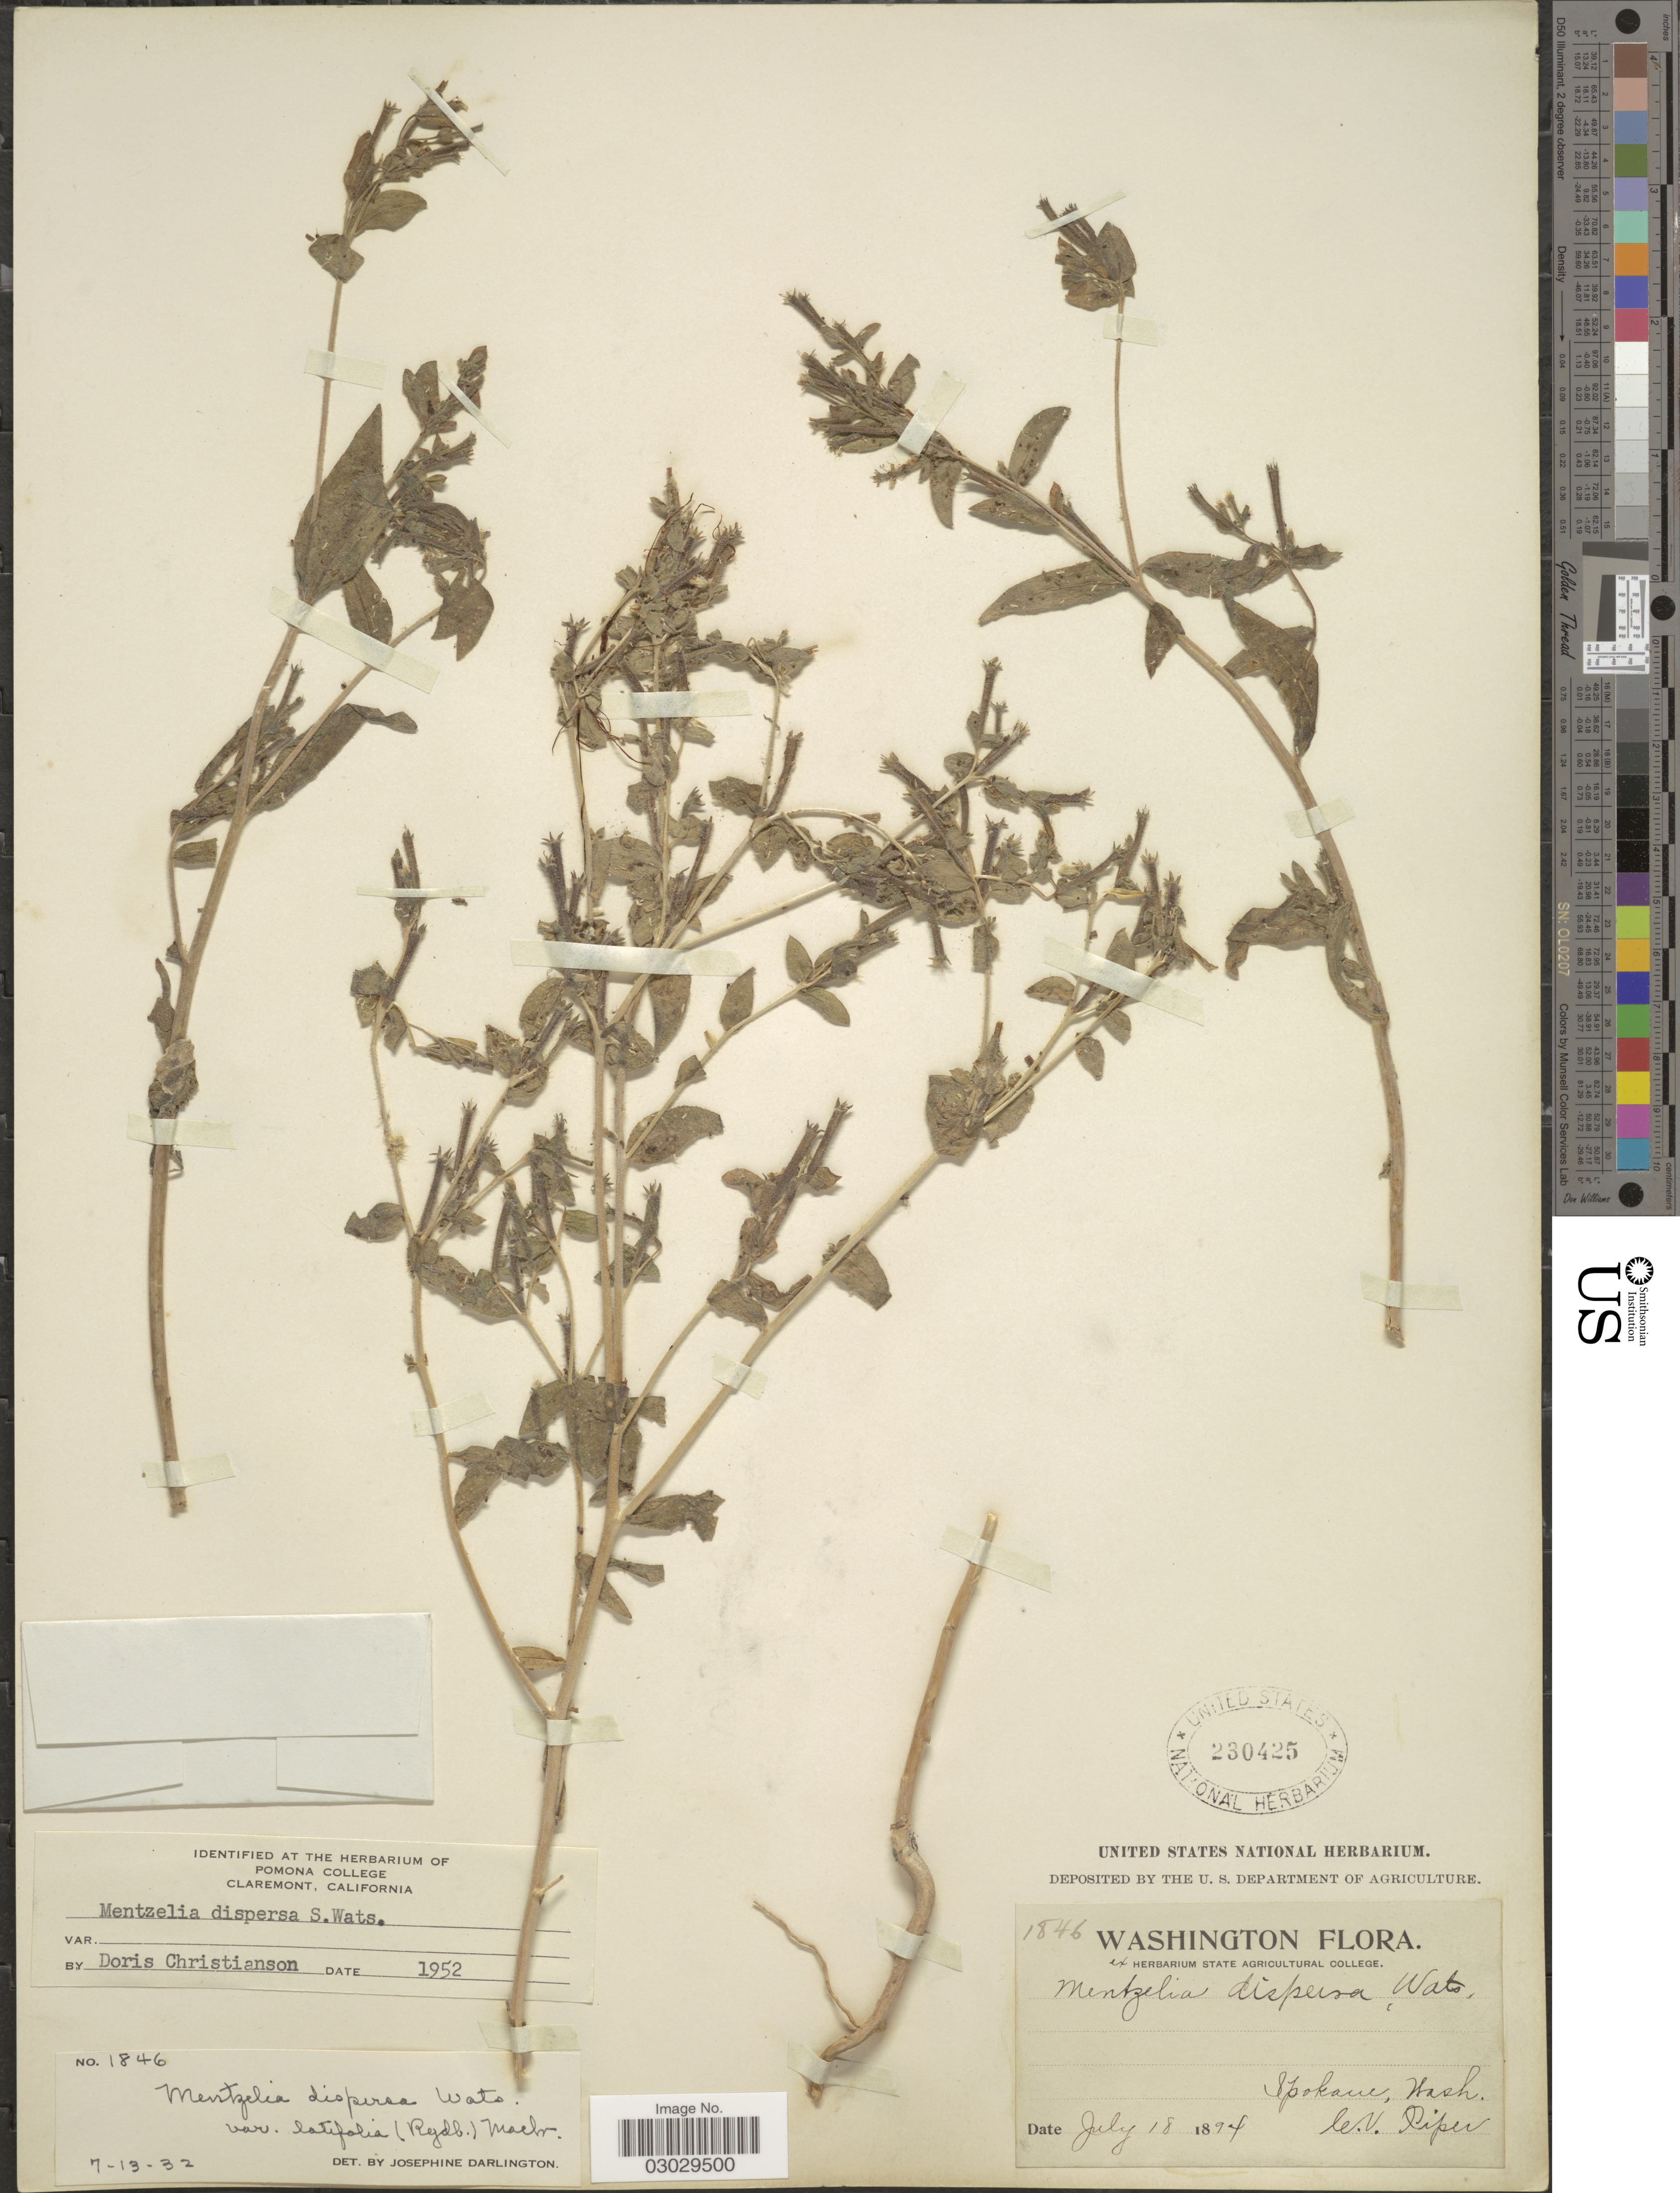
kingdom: Plantae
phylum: Tracheophyta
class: Magnoliopsida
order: Cornales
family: Loasaceae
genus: Mentzelia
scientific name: Mentzelia dispersa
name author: S. Watson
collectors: C. V. Piper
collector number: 1846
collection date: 1894-07-18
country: United States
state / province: Washington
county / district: Spokane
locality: Spokane.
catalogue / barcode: US 230425